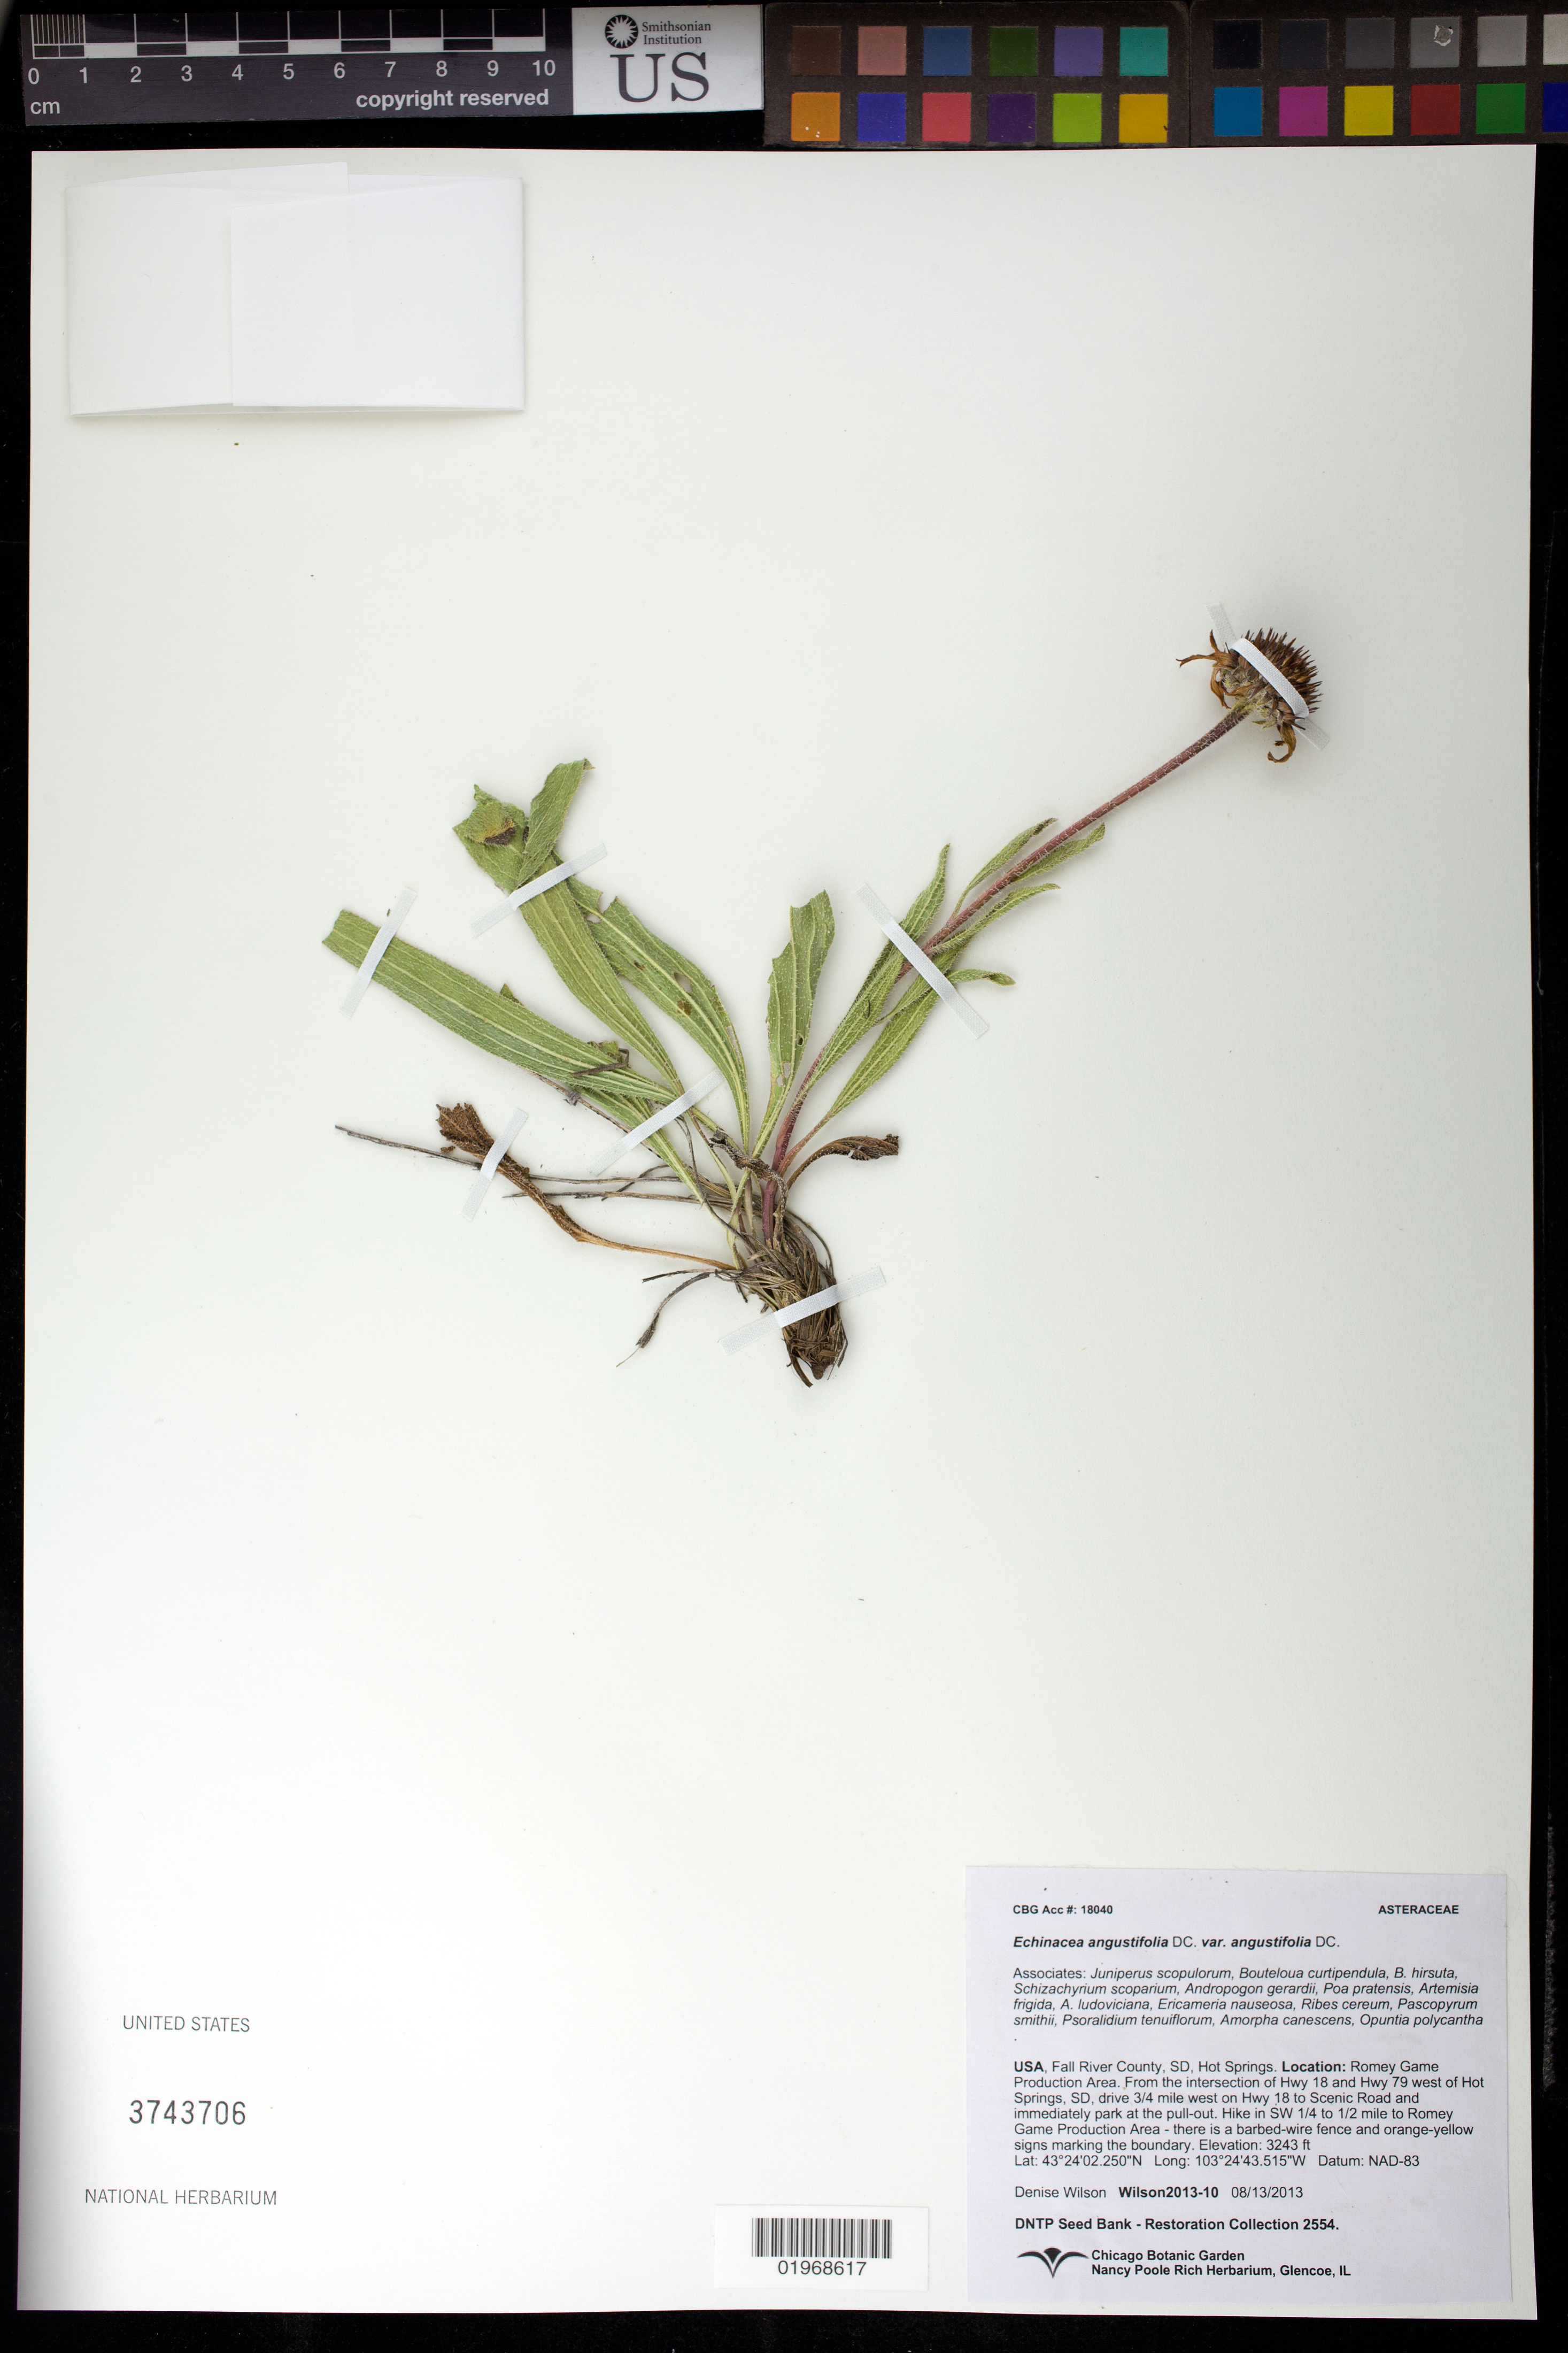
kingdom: Plantae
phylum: Tracheophyta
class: Magnoliopsida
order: Asterales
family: Asteraceae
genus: Echinacea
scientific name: Echinacea angustifolia var. angustifolia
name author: DC.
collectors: D. Wilson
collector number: Wilson2013-10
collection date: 2013-08-13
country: United States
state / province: South Dakota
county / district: Fall River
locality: Hot Springs, Romey Game Production Area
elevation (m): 988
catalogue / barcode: US 3743706